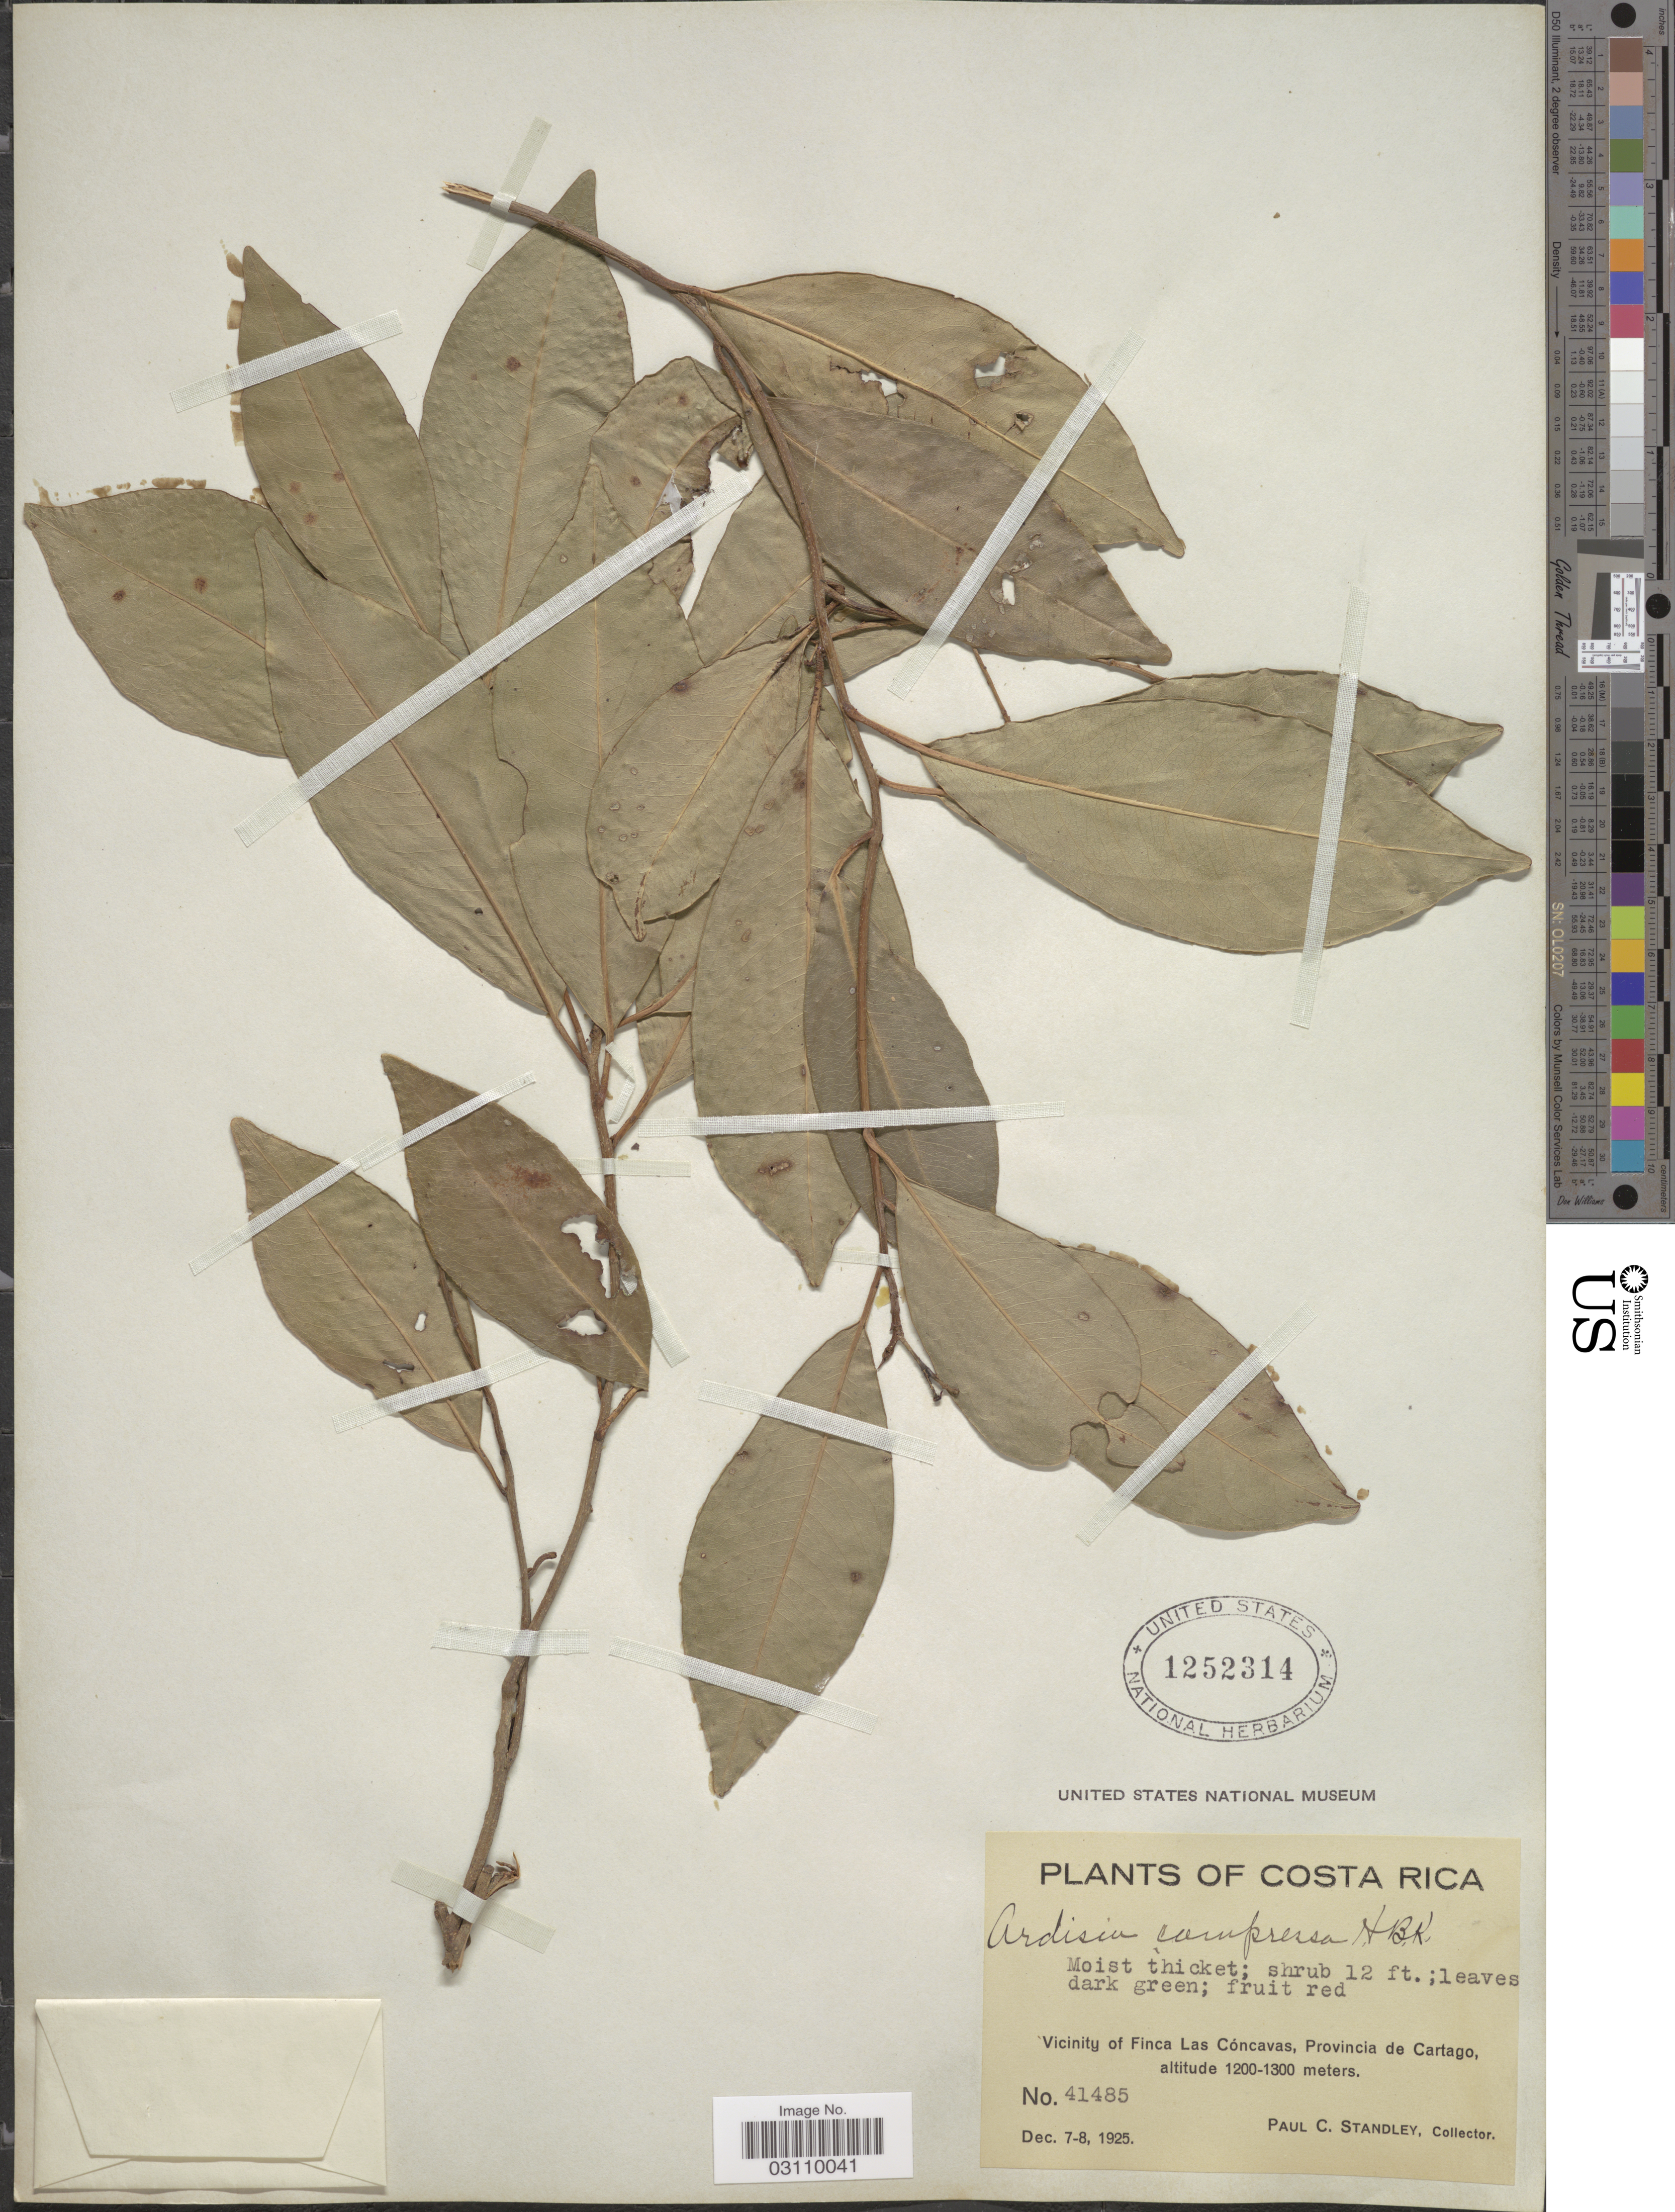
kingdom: Plantae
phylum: Tracheophyta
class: Magnoliopsida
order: Ericales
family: Primulaceae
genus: Ardisia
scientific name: Ardisia compressa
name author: Kunth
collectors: P. C. Standley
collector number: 41485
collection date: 1925-12-07/1925-12-08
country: Costa Rica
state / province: Cartago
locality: Vicinity of Finca Las Cóncavas.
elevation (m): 1200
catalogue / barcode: US 1252314